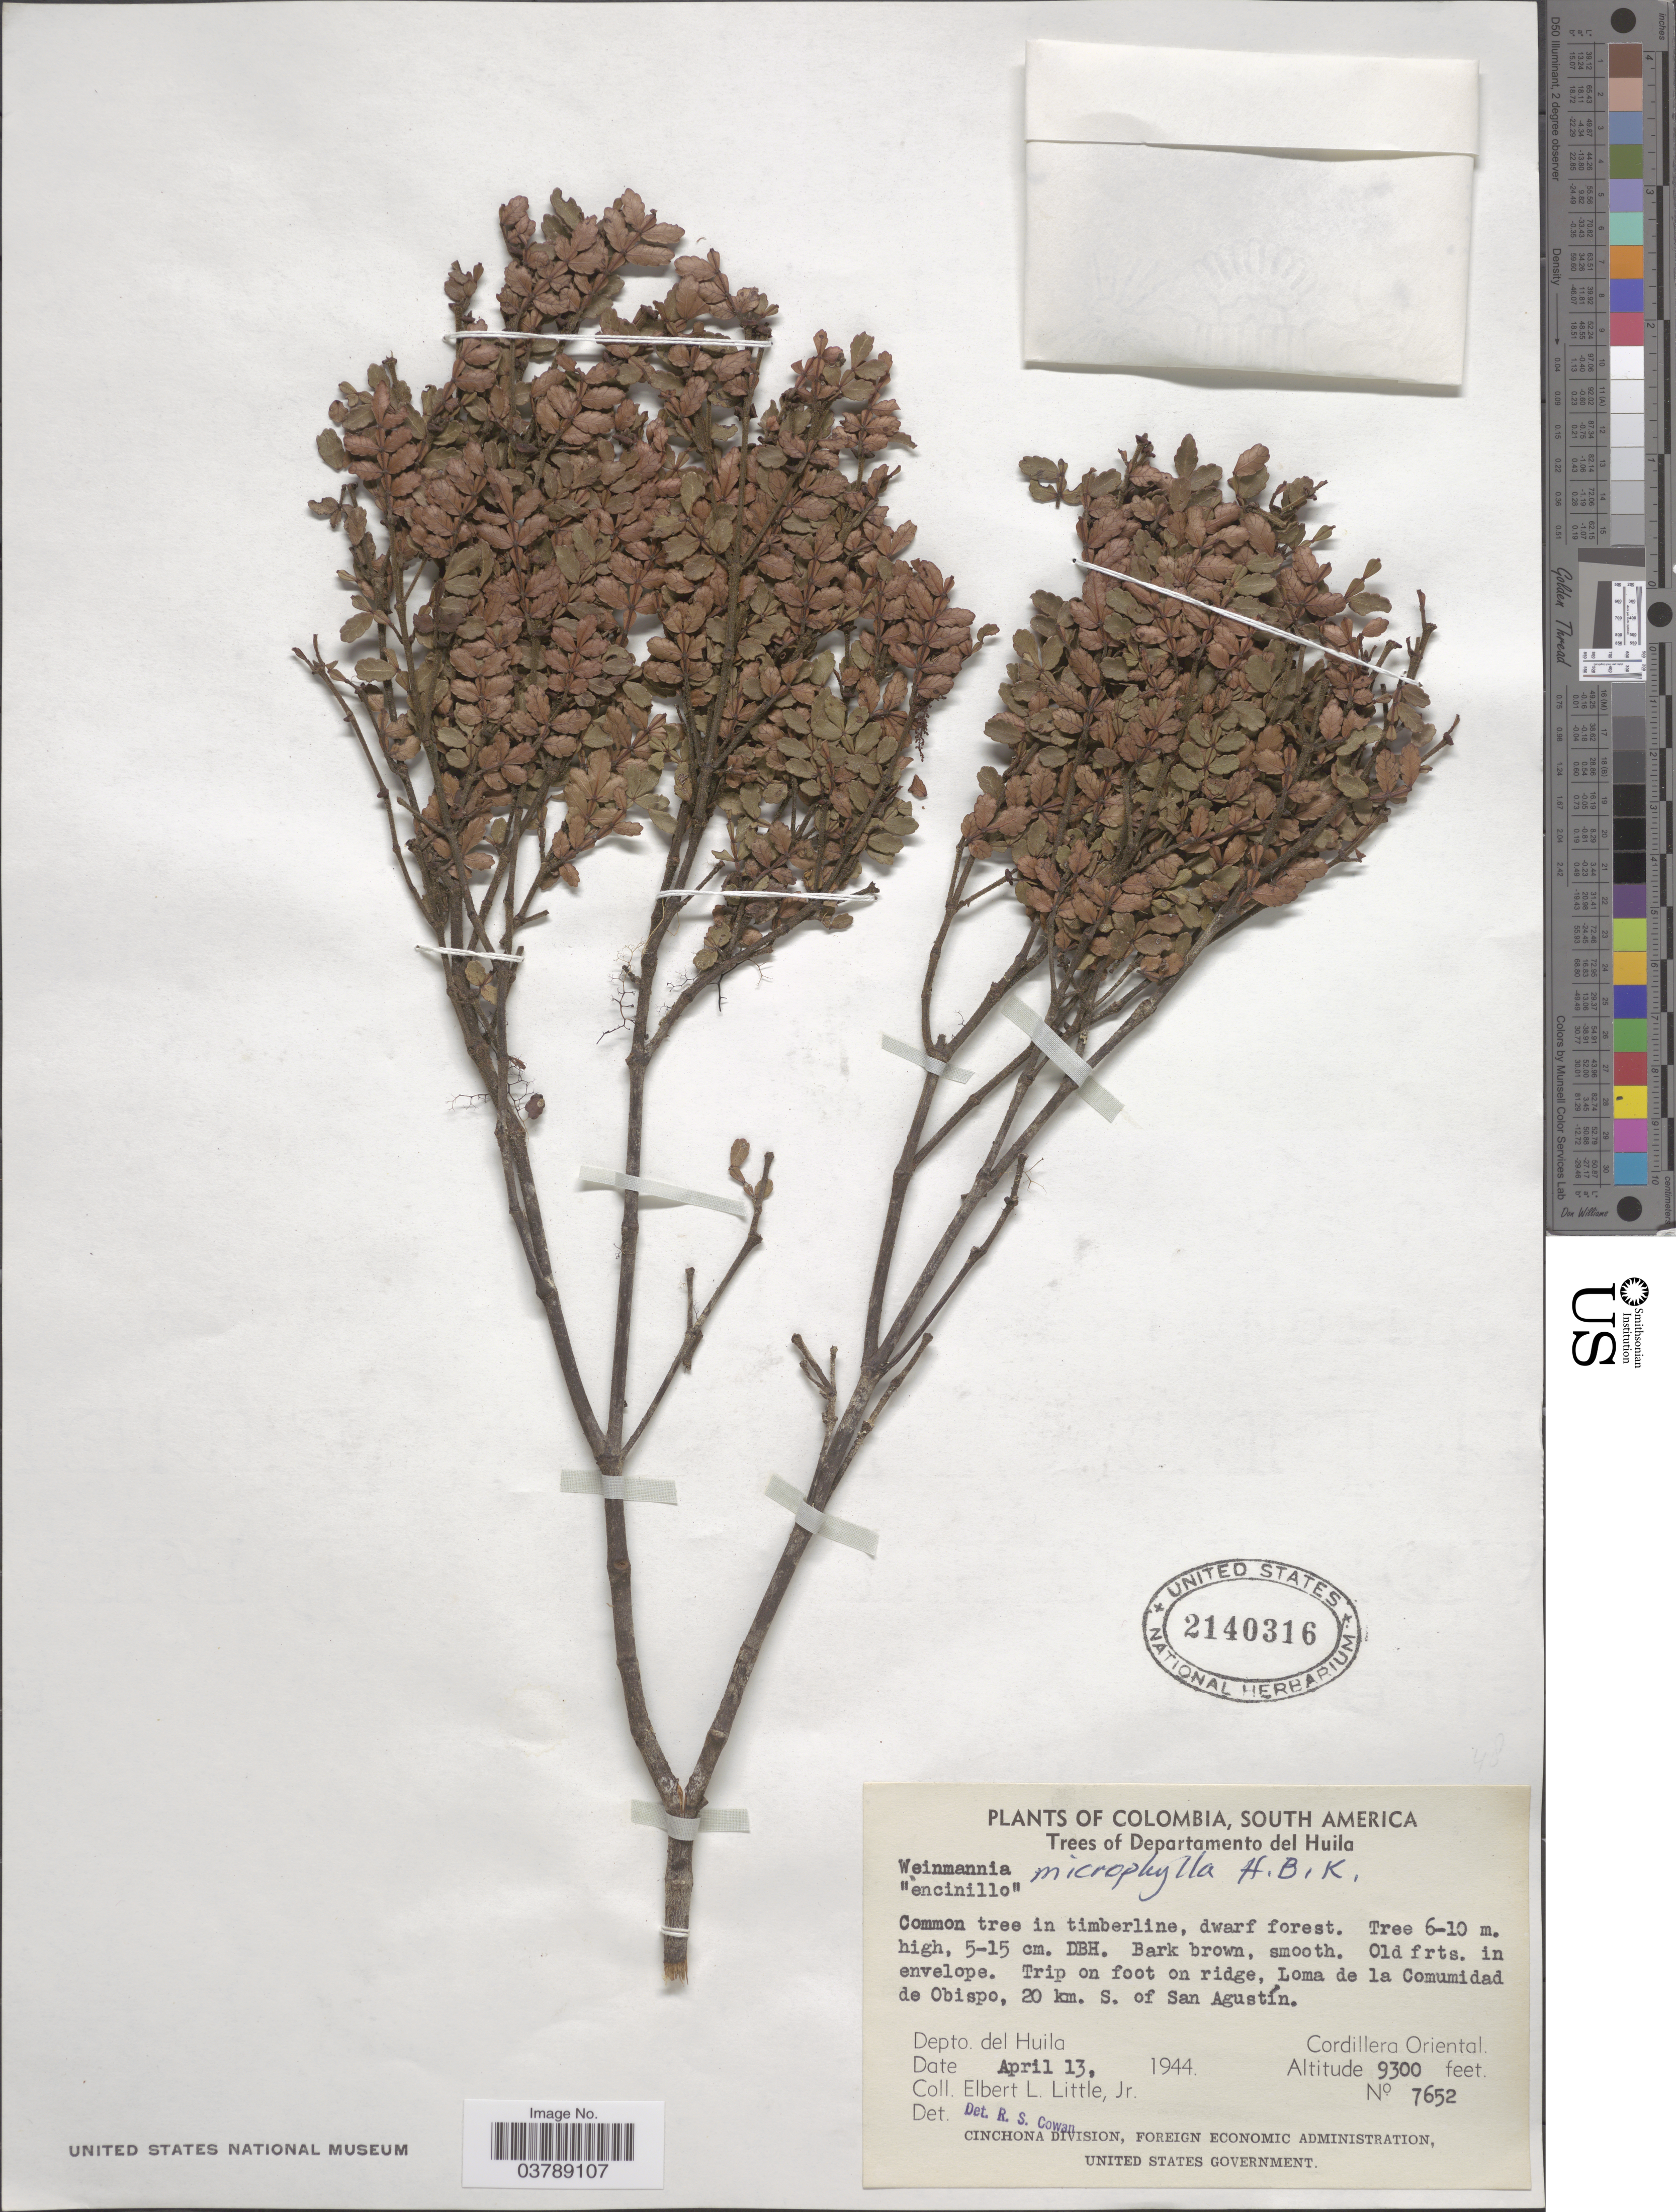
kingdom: Plantae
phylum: Tracheophyta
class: Magnoliopsida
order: Oxalidales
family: Cunoniaceae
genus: Weinmannia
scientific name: Weinmannia fagaroides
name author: Kunth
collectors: E. L. Little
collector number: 7652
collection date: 1944-04-13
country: Colombia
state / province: Huila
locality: Trip on foot on ridge, Loma de la Comumidad de Obispo, 20 km. S. of San Agustín. Depto. del Huila, Cordillera Oriental.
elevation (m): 2835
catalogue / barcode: US 2140316